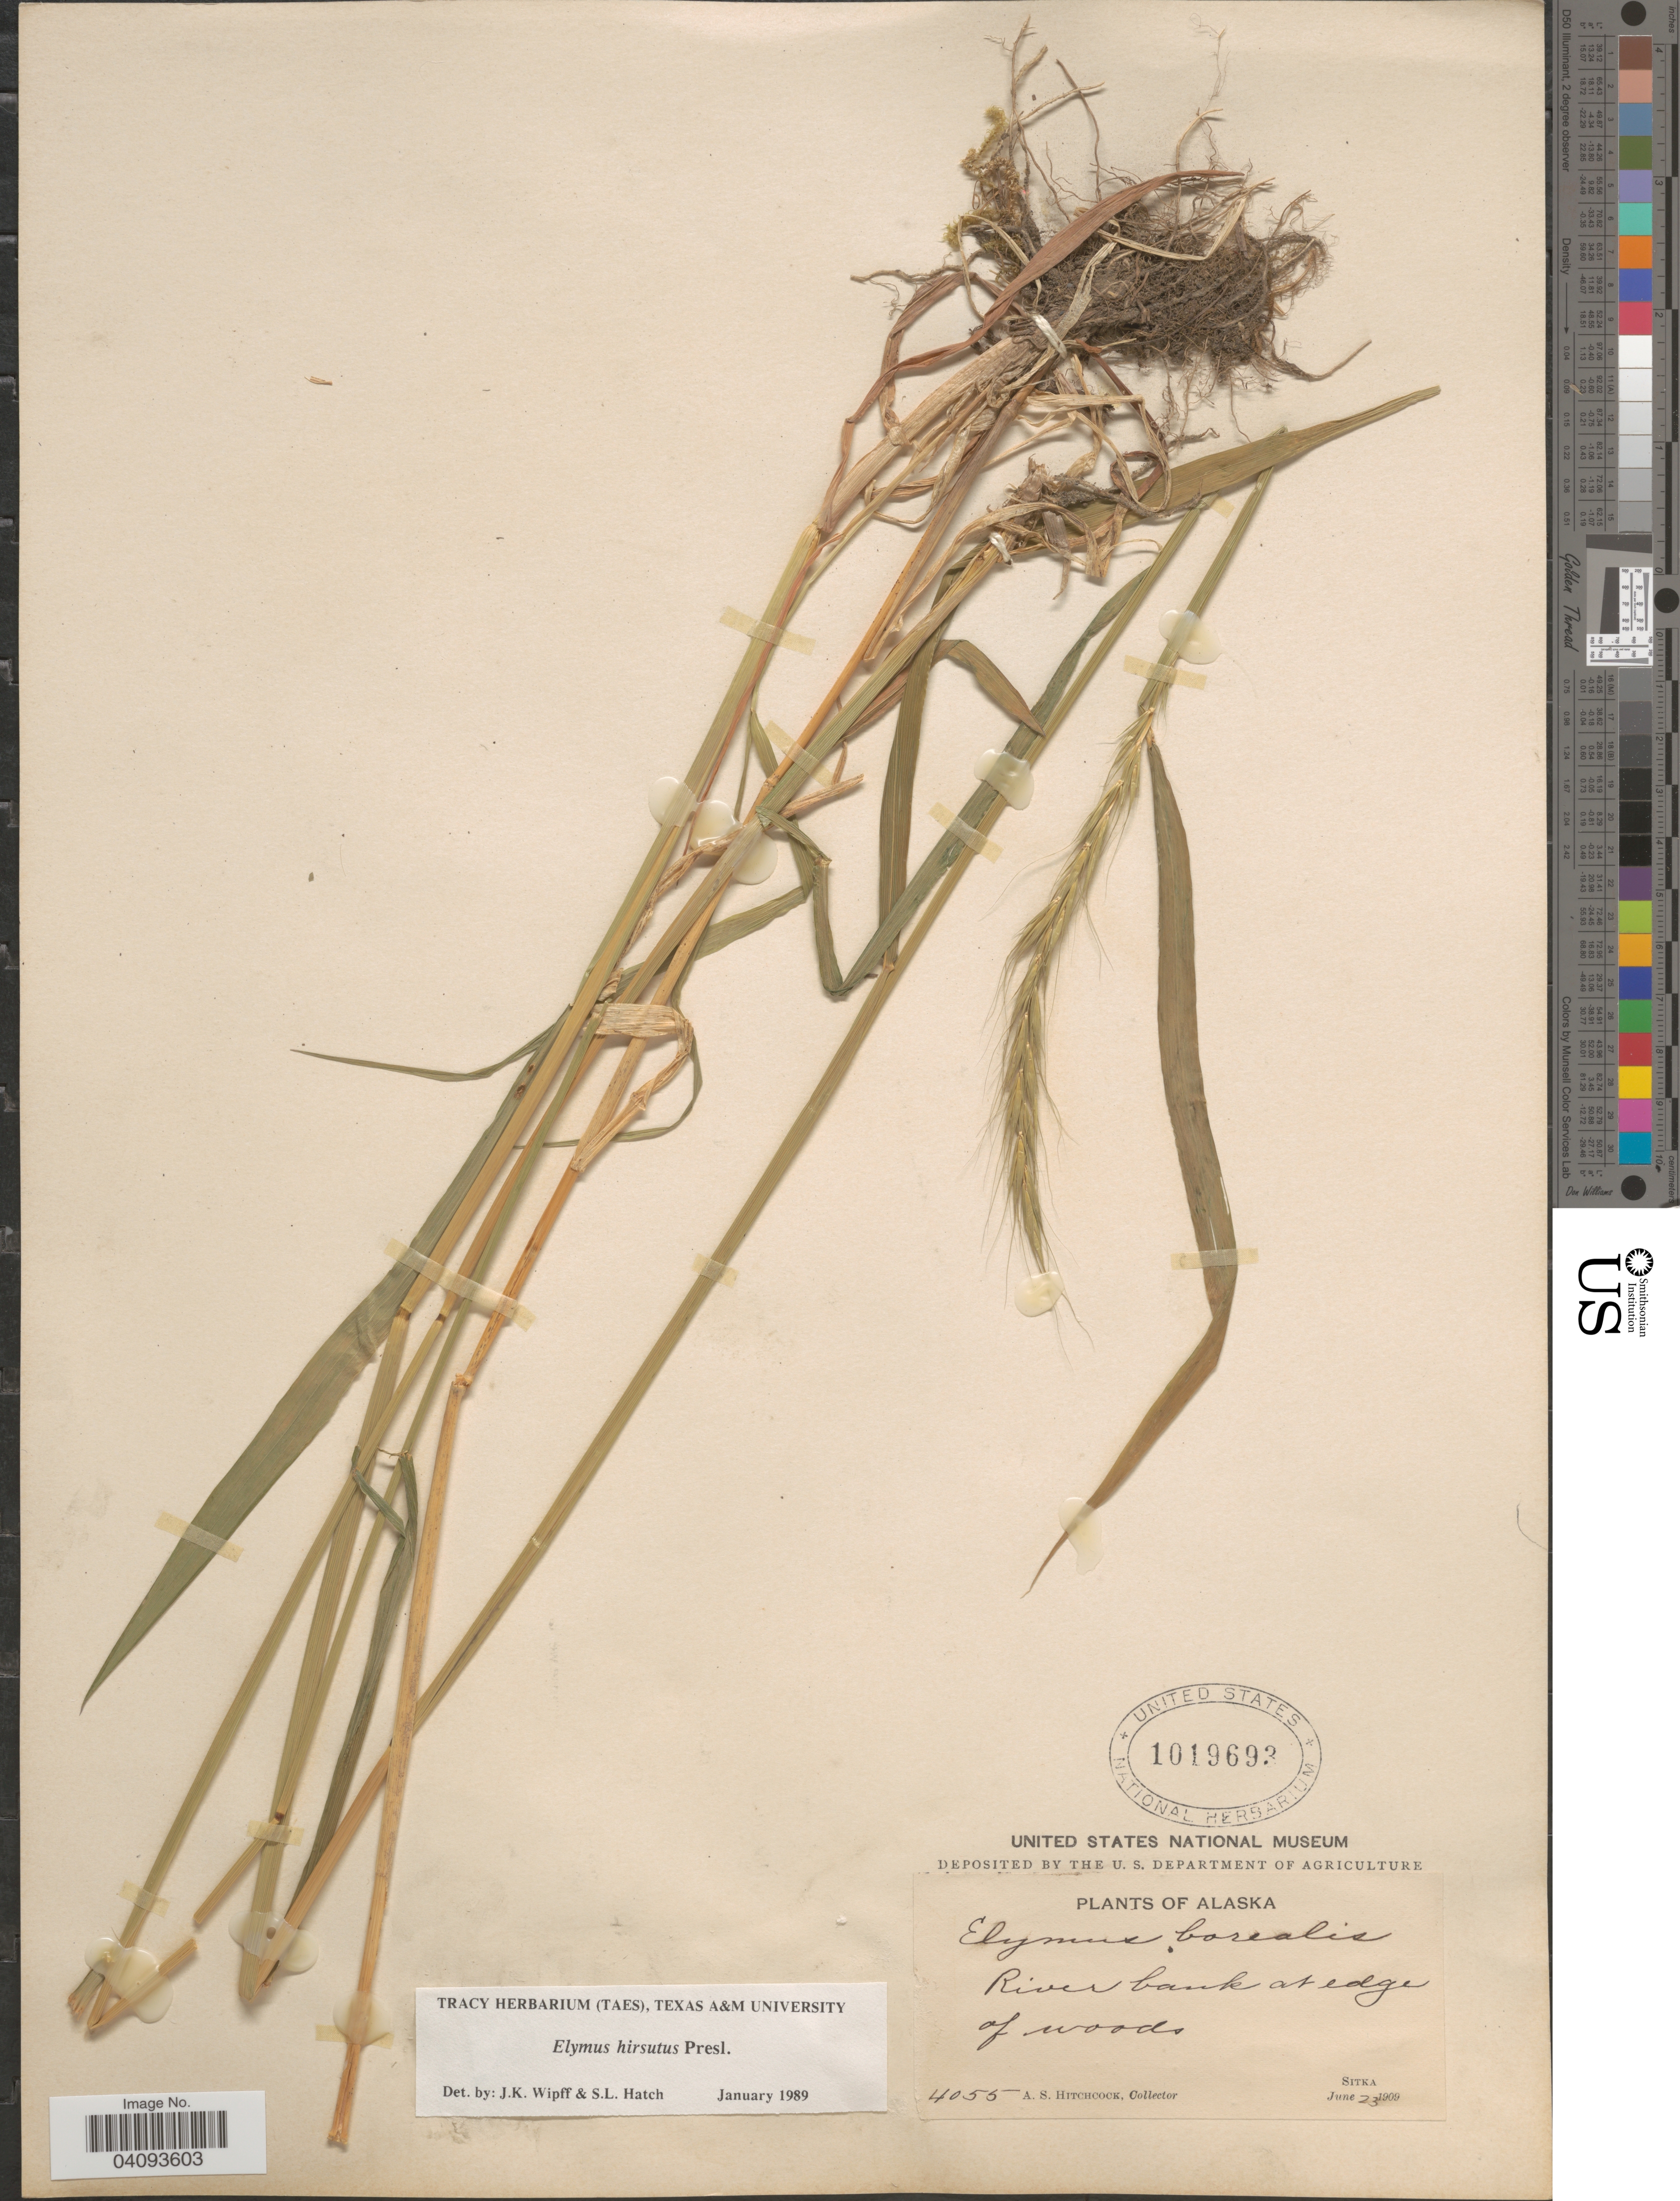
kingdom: Plantae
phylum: Tracheophyta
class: Liliopsida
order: Poales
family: Poaceae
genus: Elymus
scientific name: Elymus hirsutus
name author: J. Presl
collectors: A. S. Hitchcock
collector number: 4055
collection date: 1909-06-23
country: United States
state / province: Alaska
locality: River bank at edge of woods. Sitka.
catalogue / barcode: US 1019693